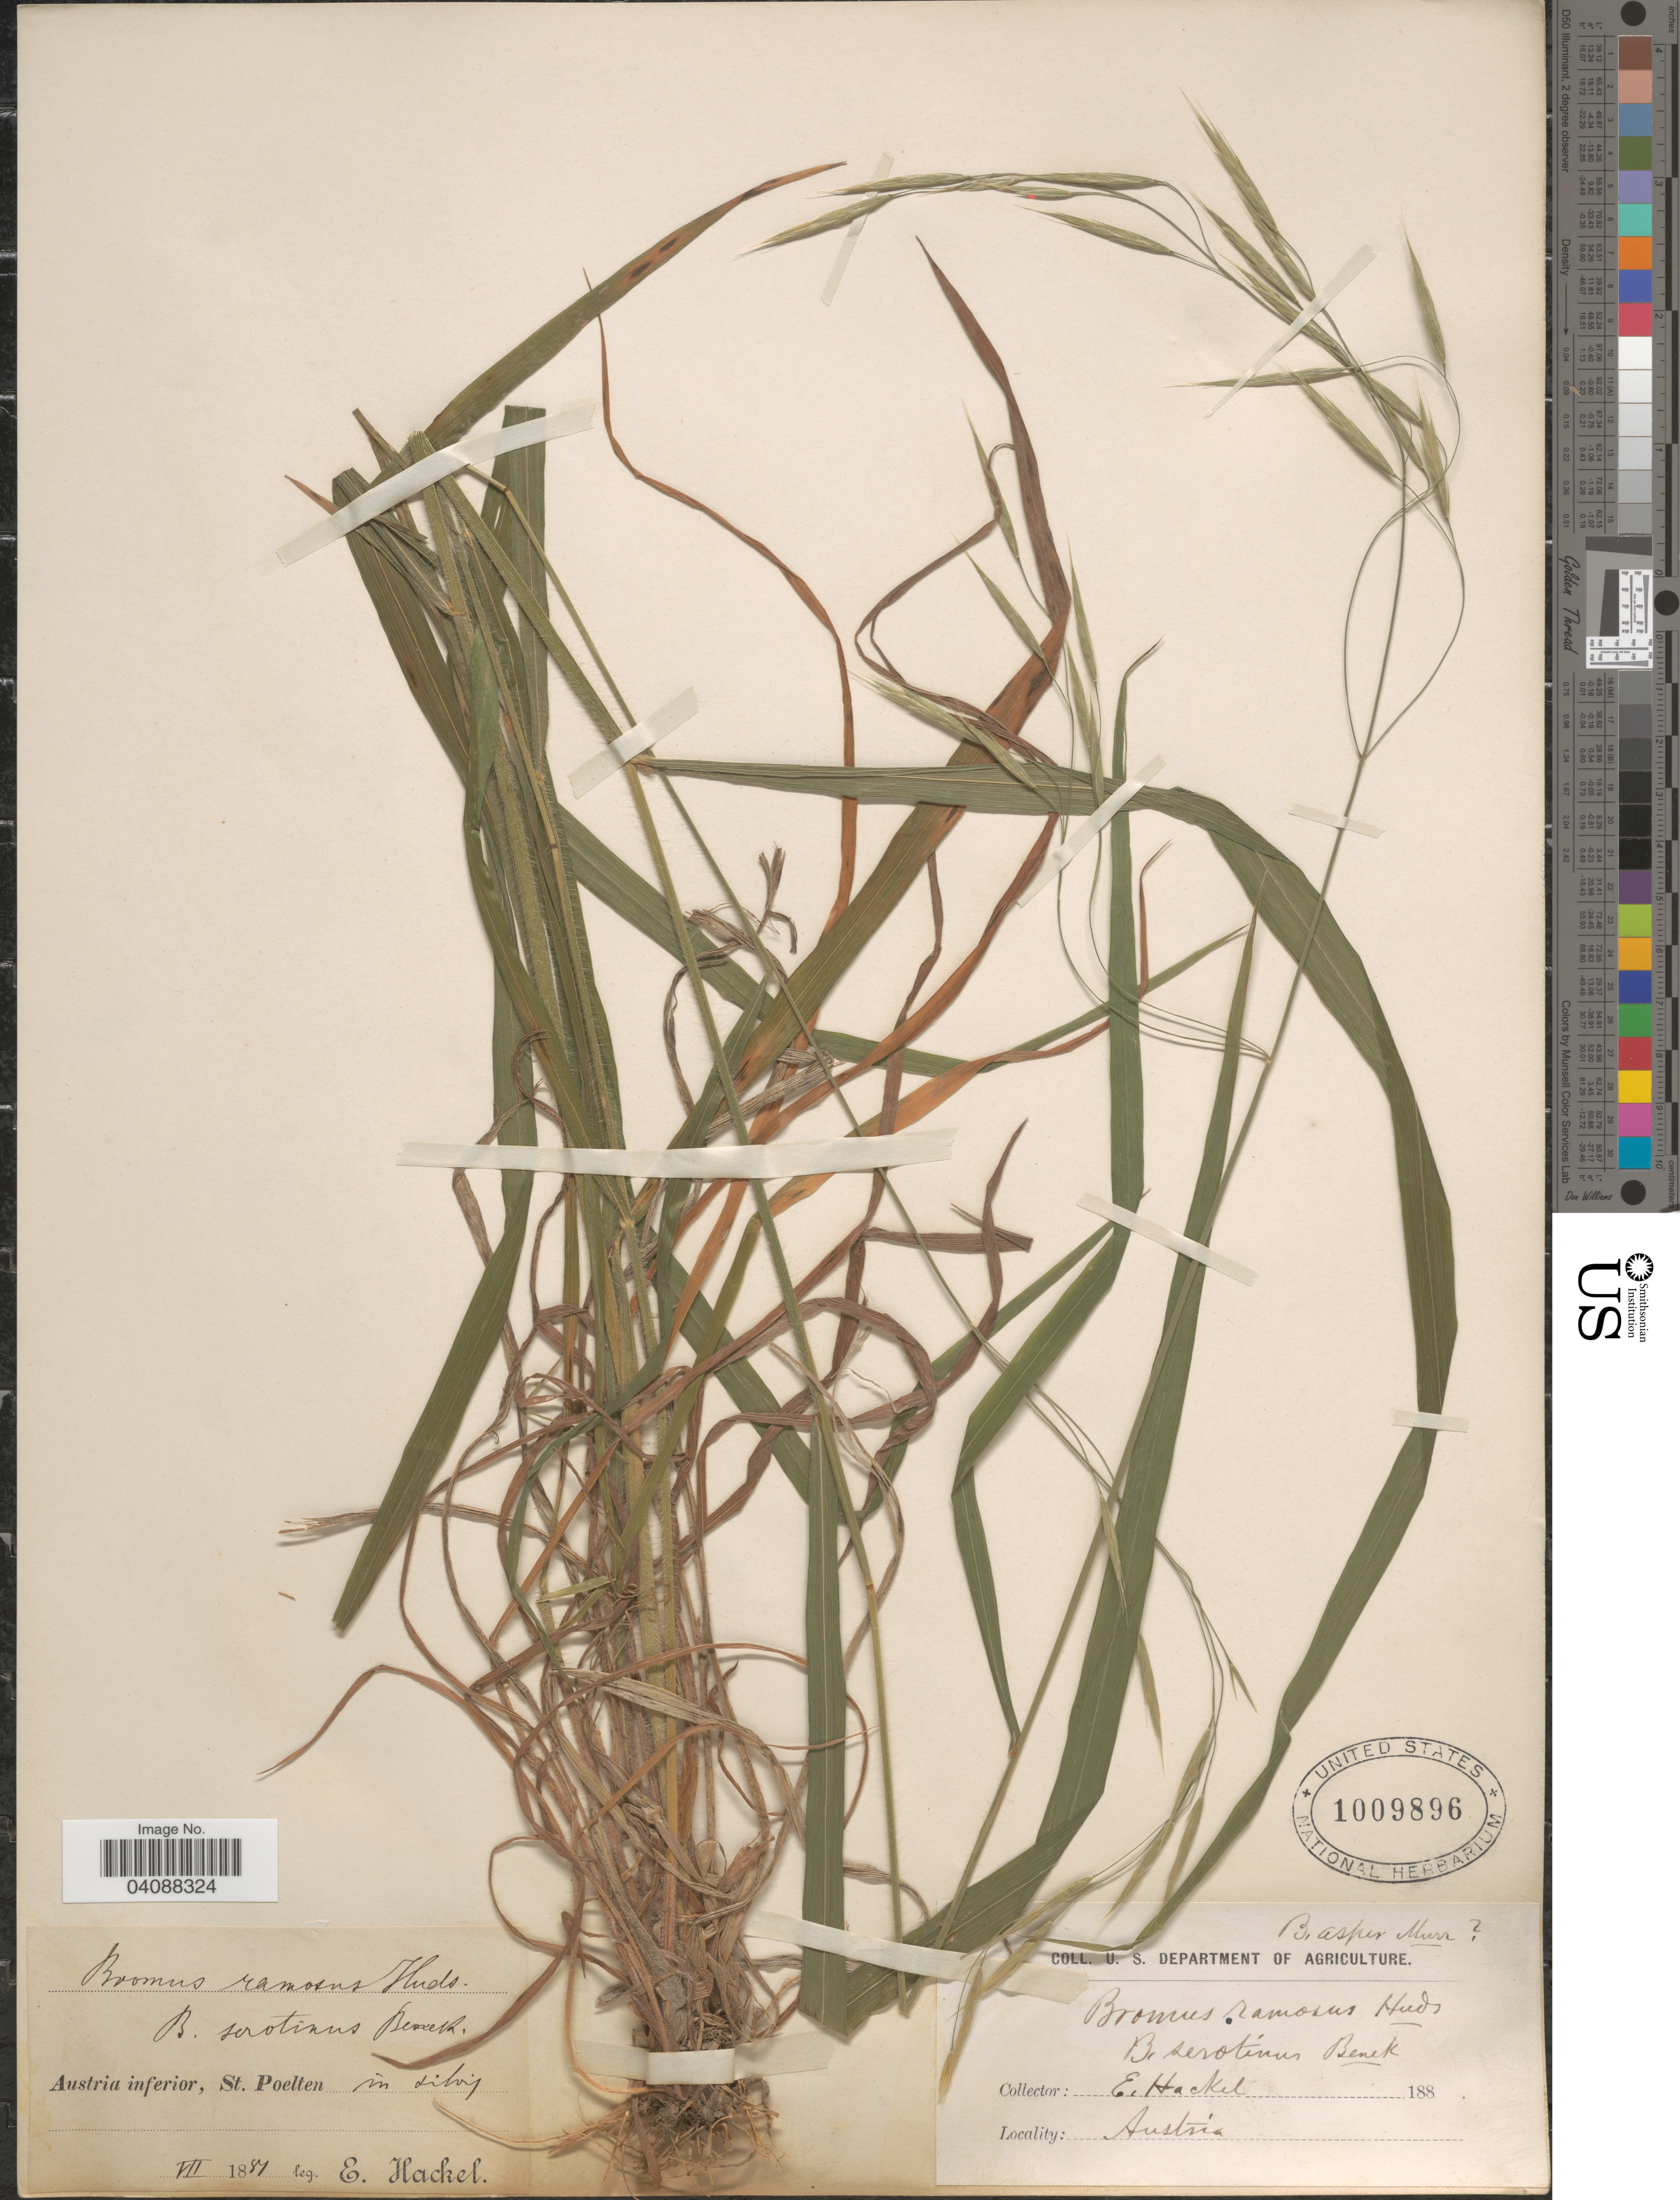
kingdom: Plantae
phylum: Tracheophyta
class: Liliopsida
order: Poales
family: Poaceae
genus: Bromus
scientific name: Bromus ramosus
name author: Huds.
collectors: E. Hackel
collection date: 1881-07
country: Austria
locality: Austria inferior, St. Poelten.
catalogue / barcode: US 1009896